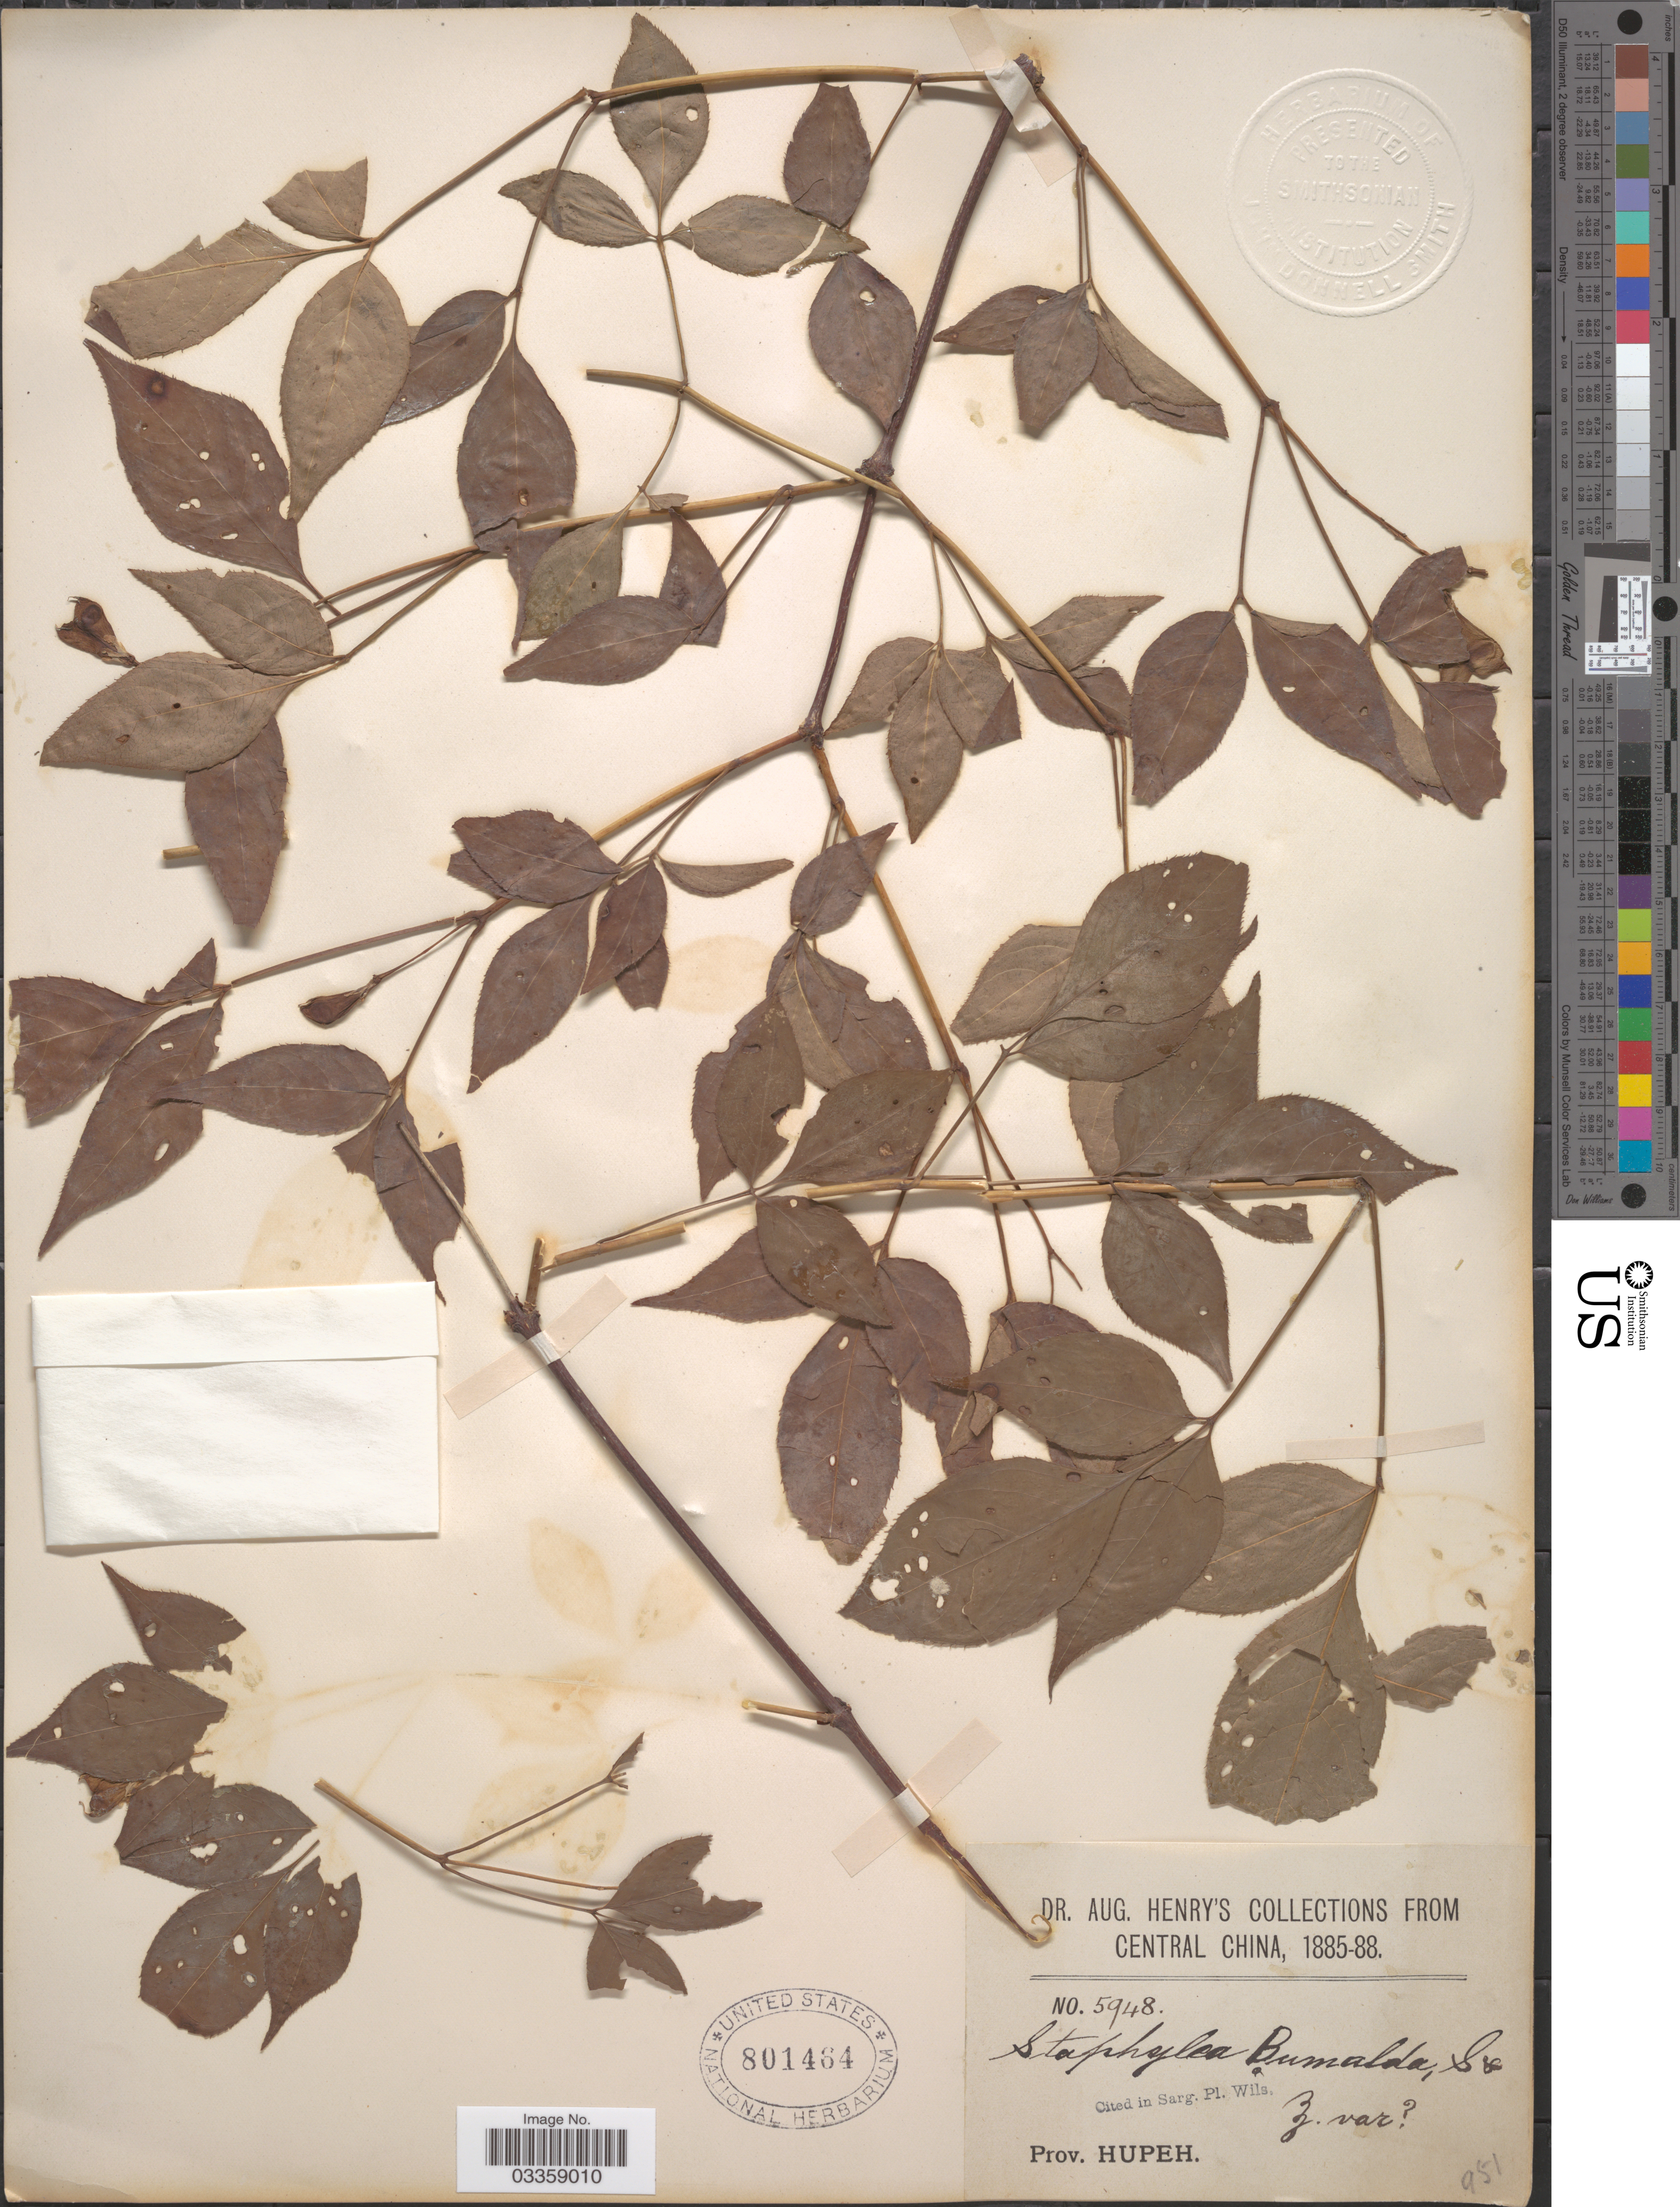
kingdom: Plantae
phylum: Tracheophyta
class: Magnoliopsida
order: Crossosomatales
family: Staphyleaceae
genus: Staphylea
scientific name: Staphylea bumalda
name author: DC.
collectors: A. Henry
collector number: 5948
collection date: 1885/1888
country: China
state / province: Hubei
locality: Central China. Prov. Hupeh.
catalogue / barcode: US 801464